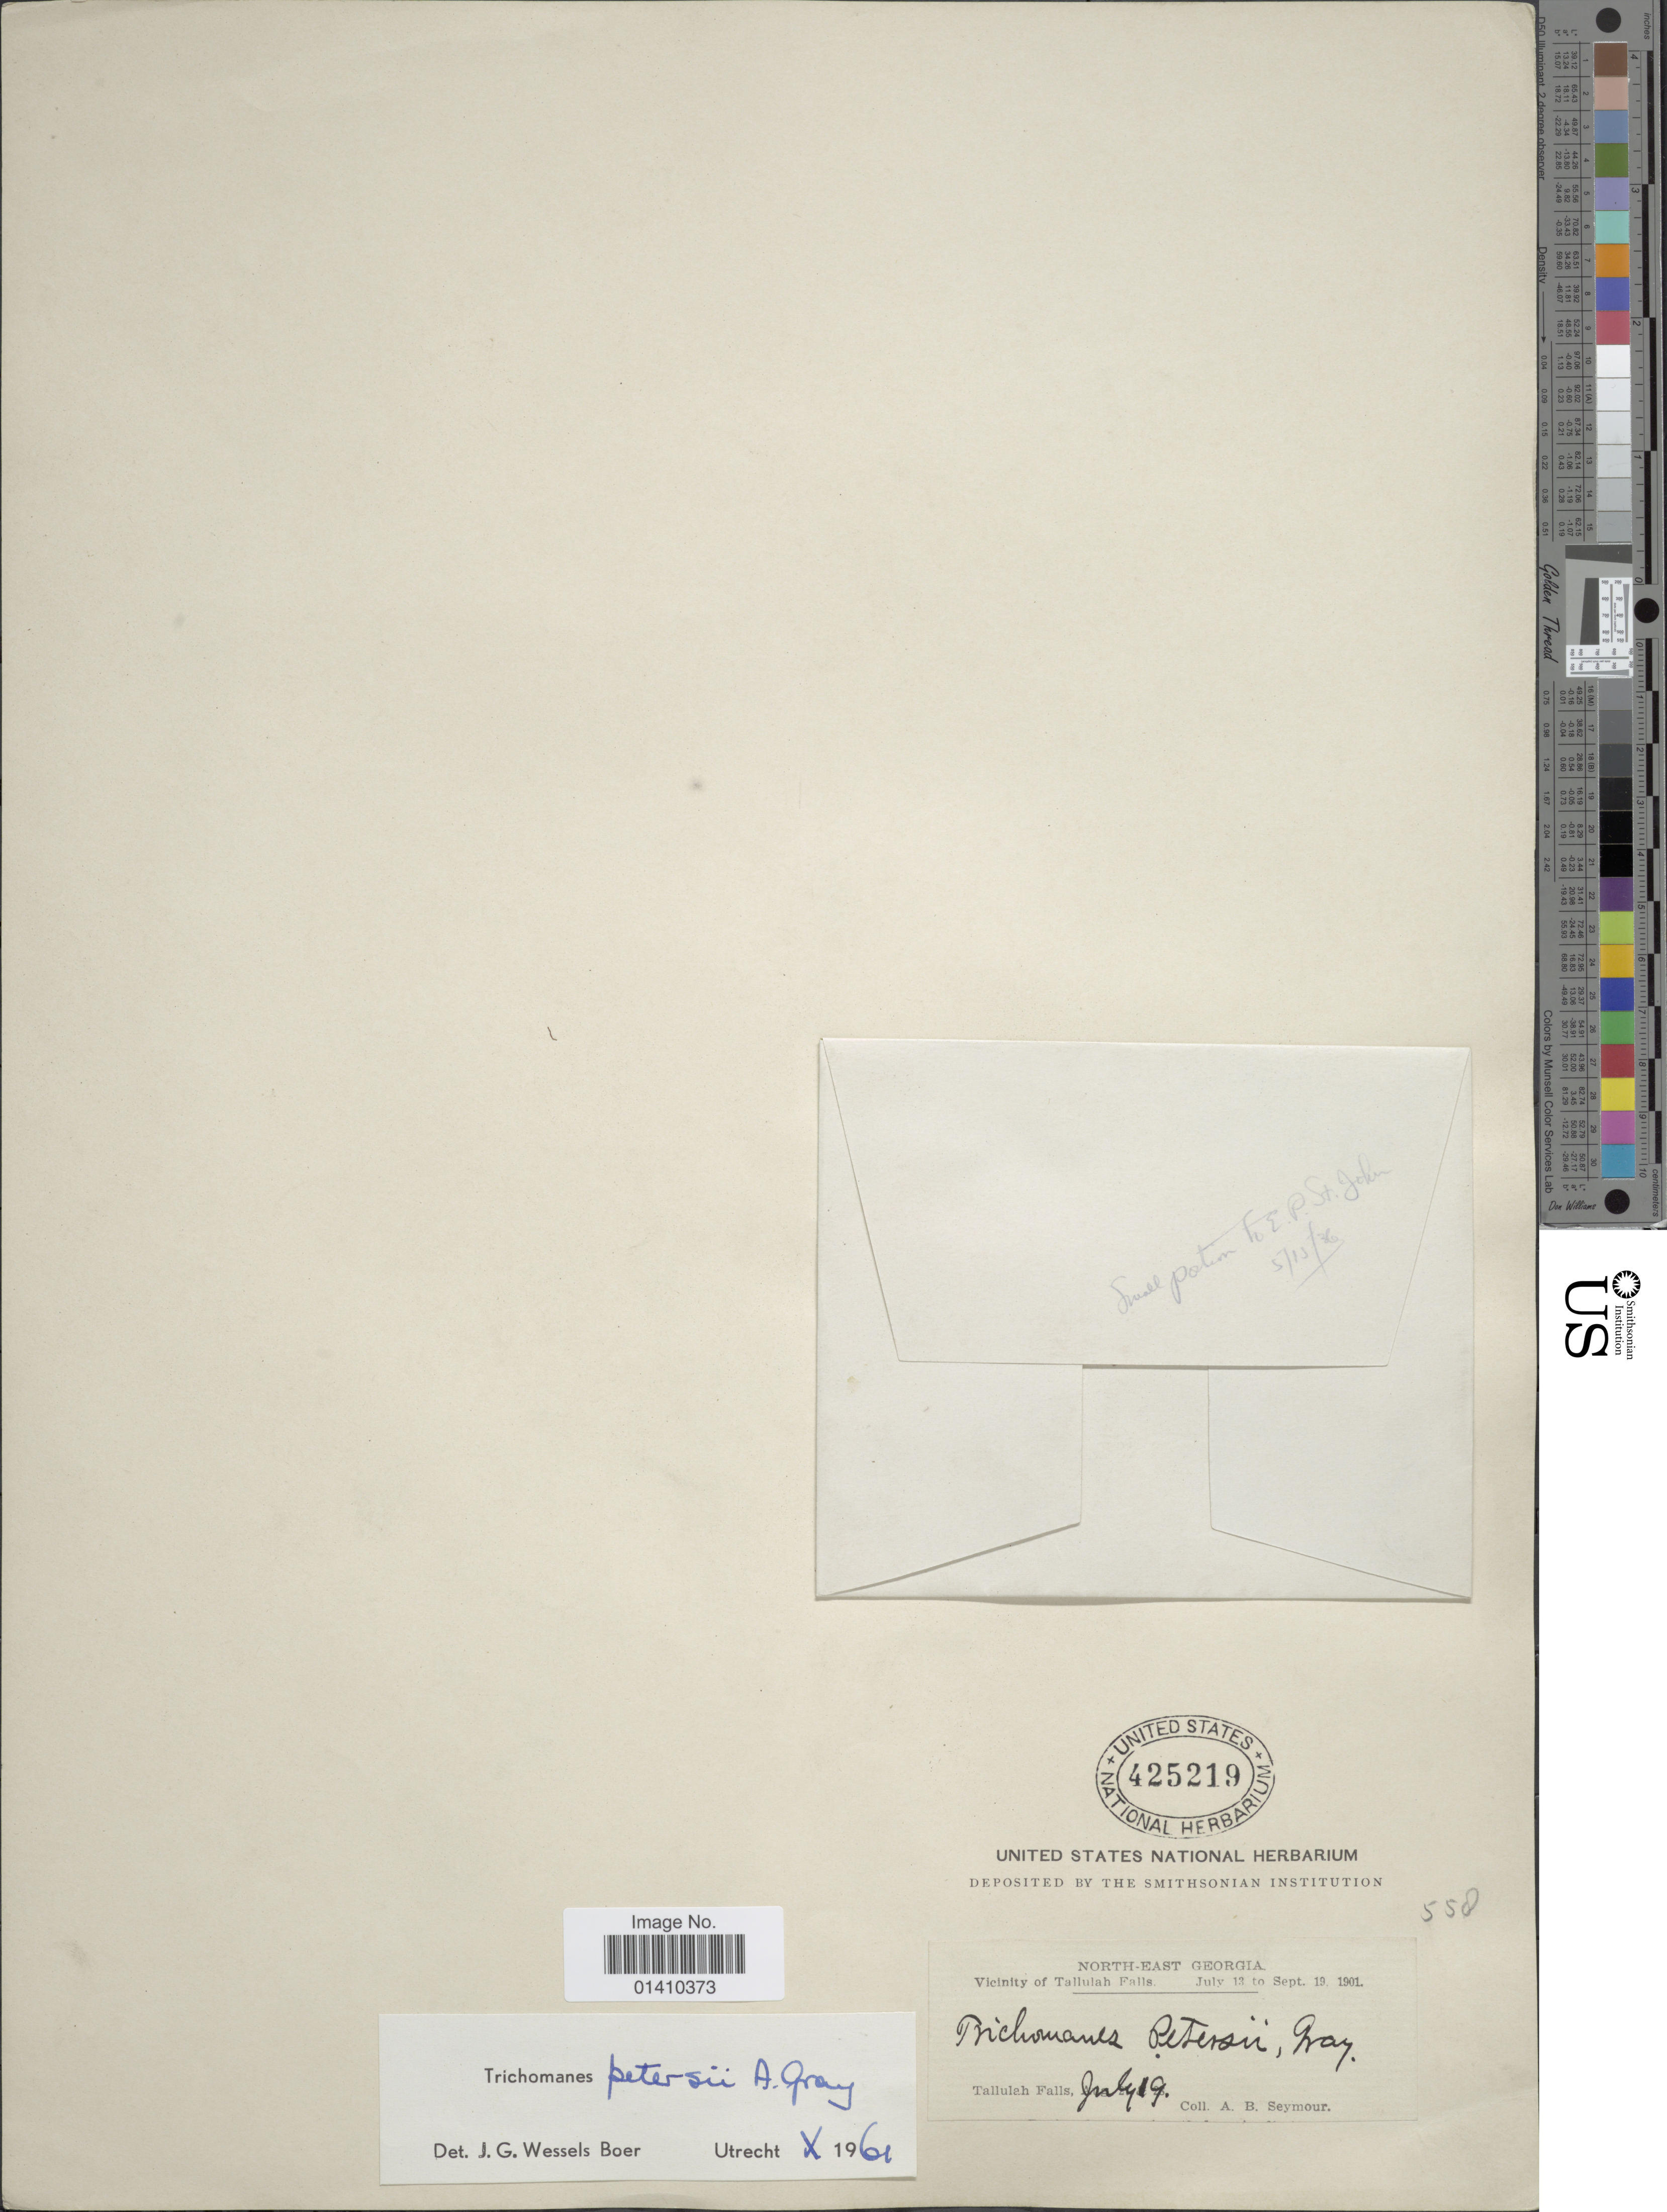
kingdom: Plantae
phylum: Tracheophyta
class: Polypodiopsida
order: Hymenophyllales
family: Hymenophyllaceae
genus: Didymoglossum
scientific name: Didymoglossum petersii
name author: (A. Gray) Copel.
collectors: A. Seymour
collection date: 1901-07-19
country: United States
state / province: Georgia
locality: North-East, Vicinity of Tallulah Falls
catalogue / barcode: US 425219